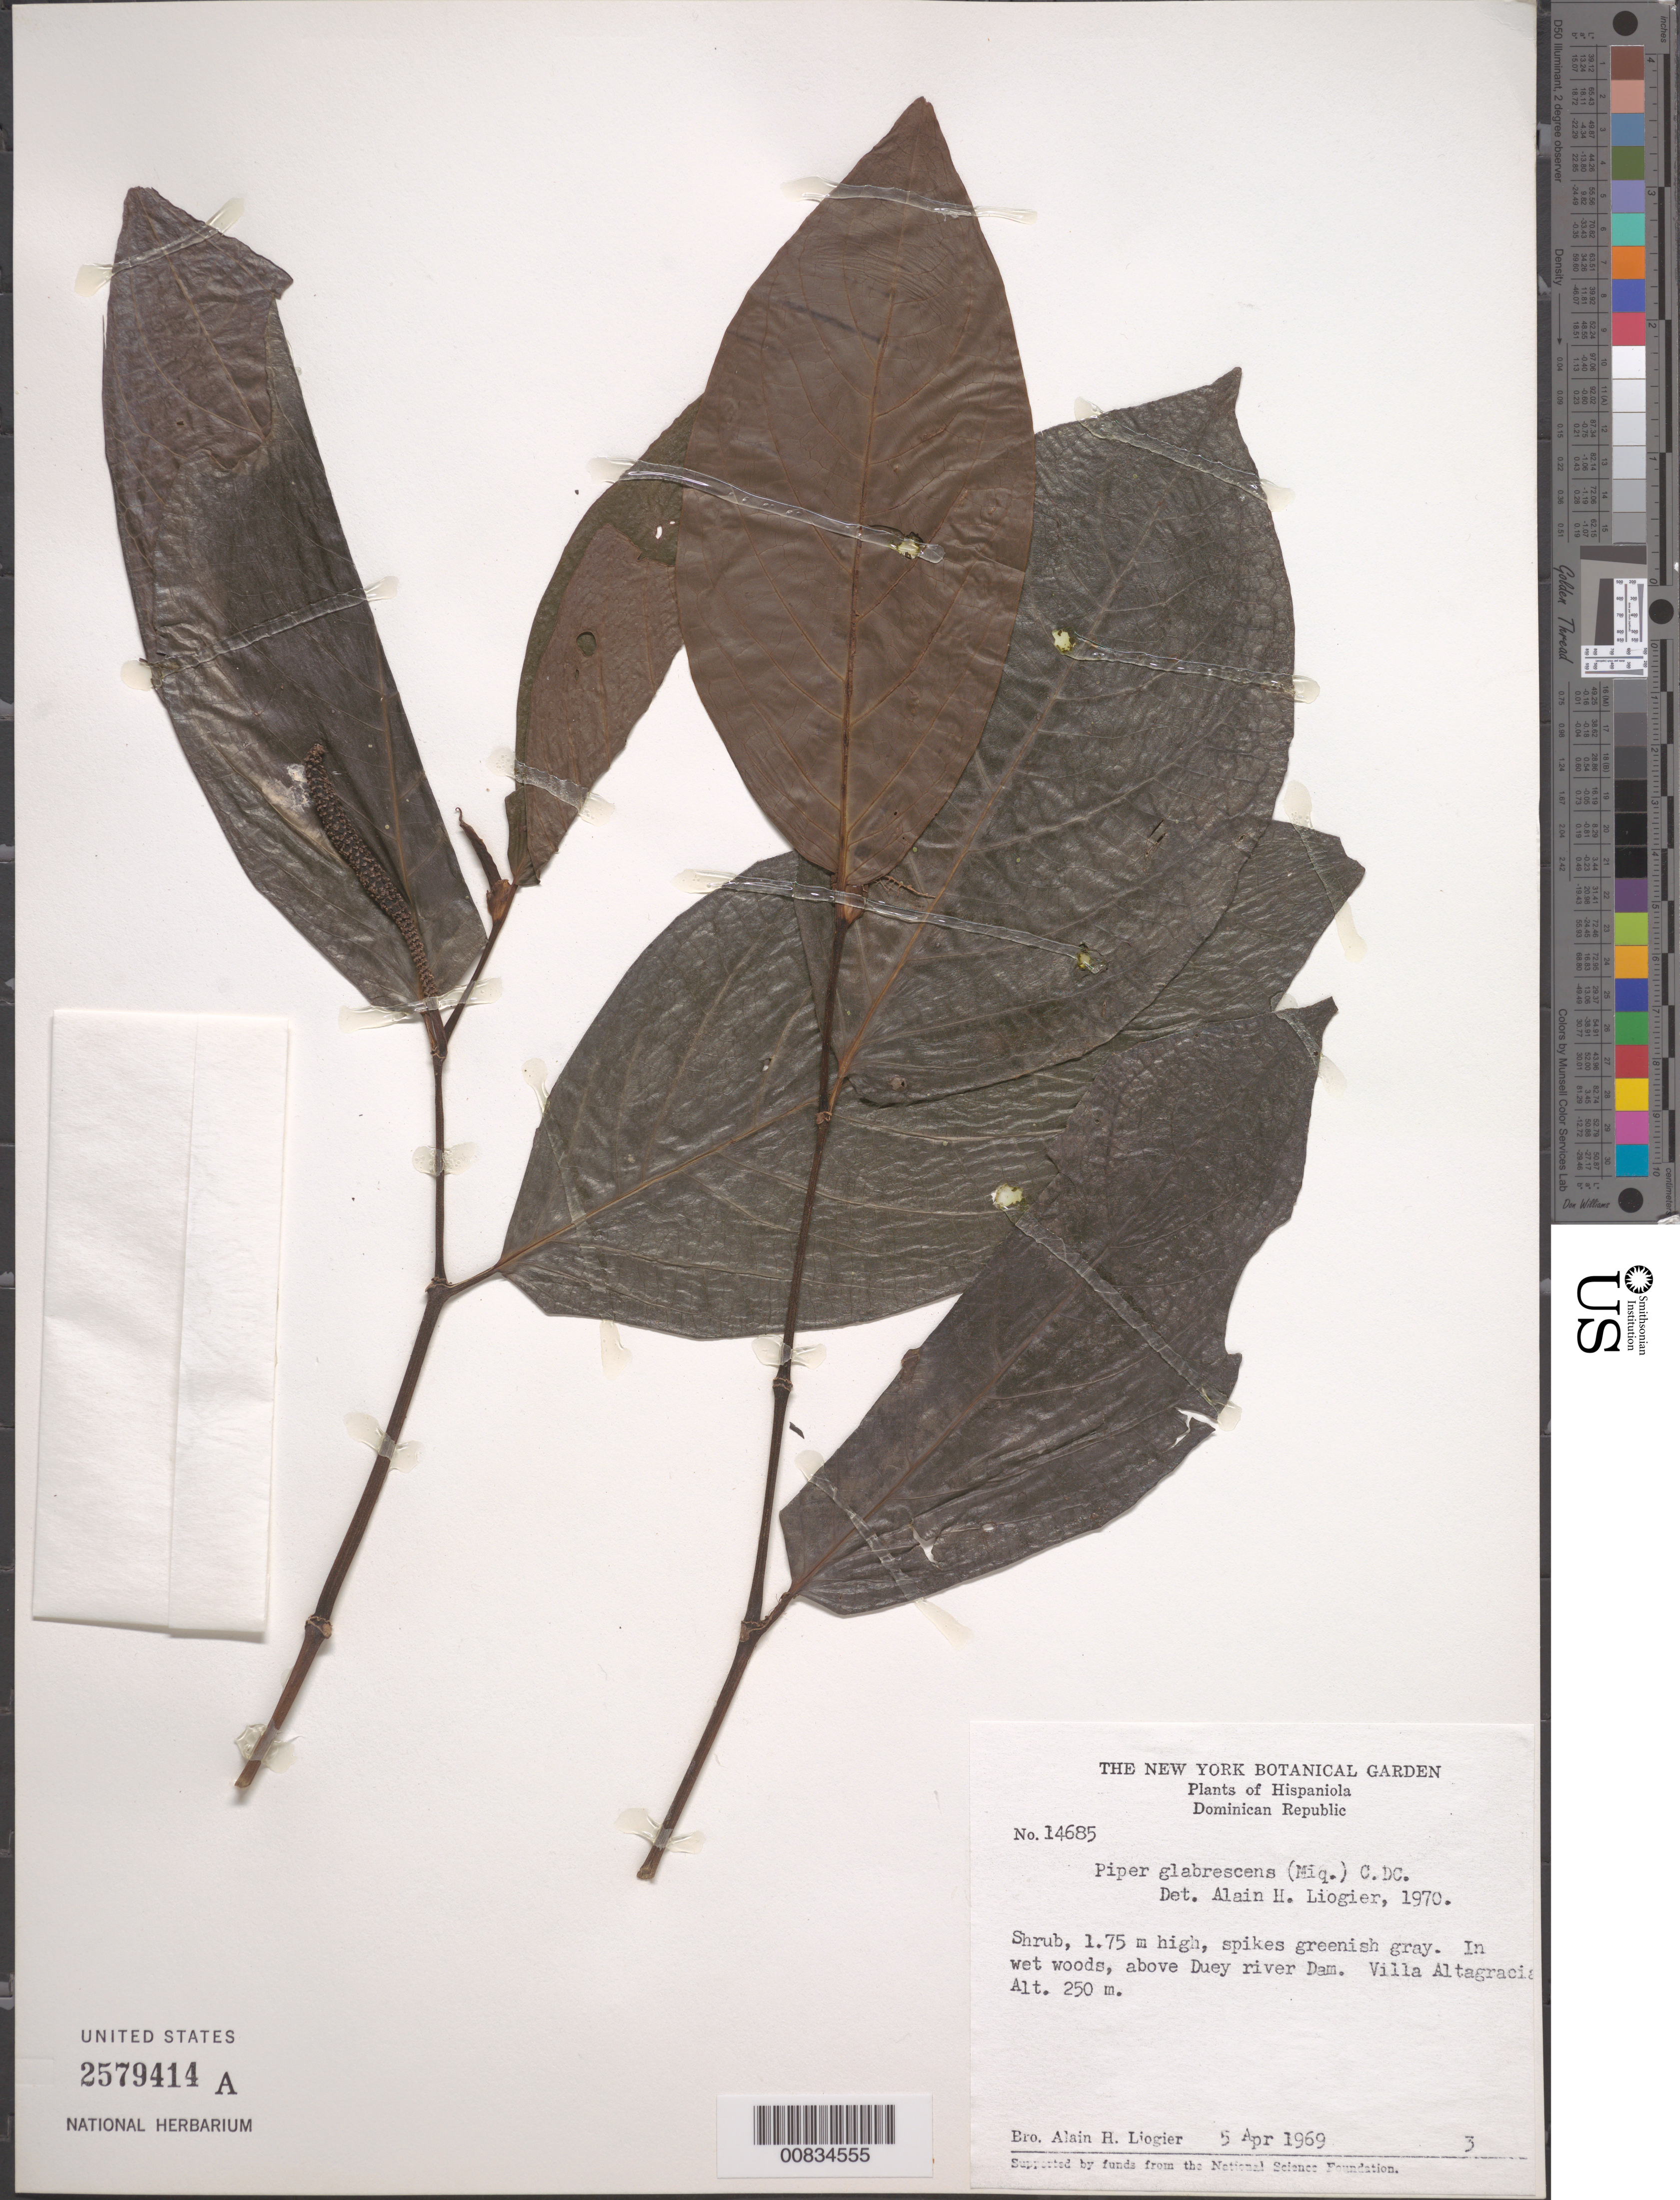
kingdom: Plantae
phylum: Tracheophyta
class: Magnoliopsida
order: Piperales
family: Piperaceae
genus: Piper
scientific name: Piper glabrescens var. venezuelense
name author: (C. DC.) Trel. & Yunck.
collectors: A. H. Liogier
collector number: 14685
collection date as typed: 05 Apr 1969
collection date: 1969-04-05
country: Dominican Republic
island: Hispaniola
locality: Above Duey River Dam. Villa Altagracia.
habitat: In wet woods.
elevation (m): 250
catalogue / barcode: US 2579414A